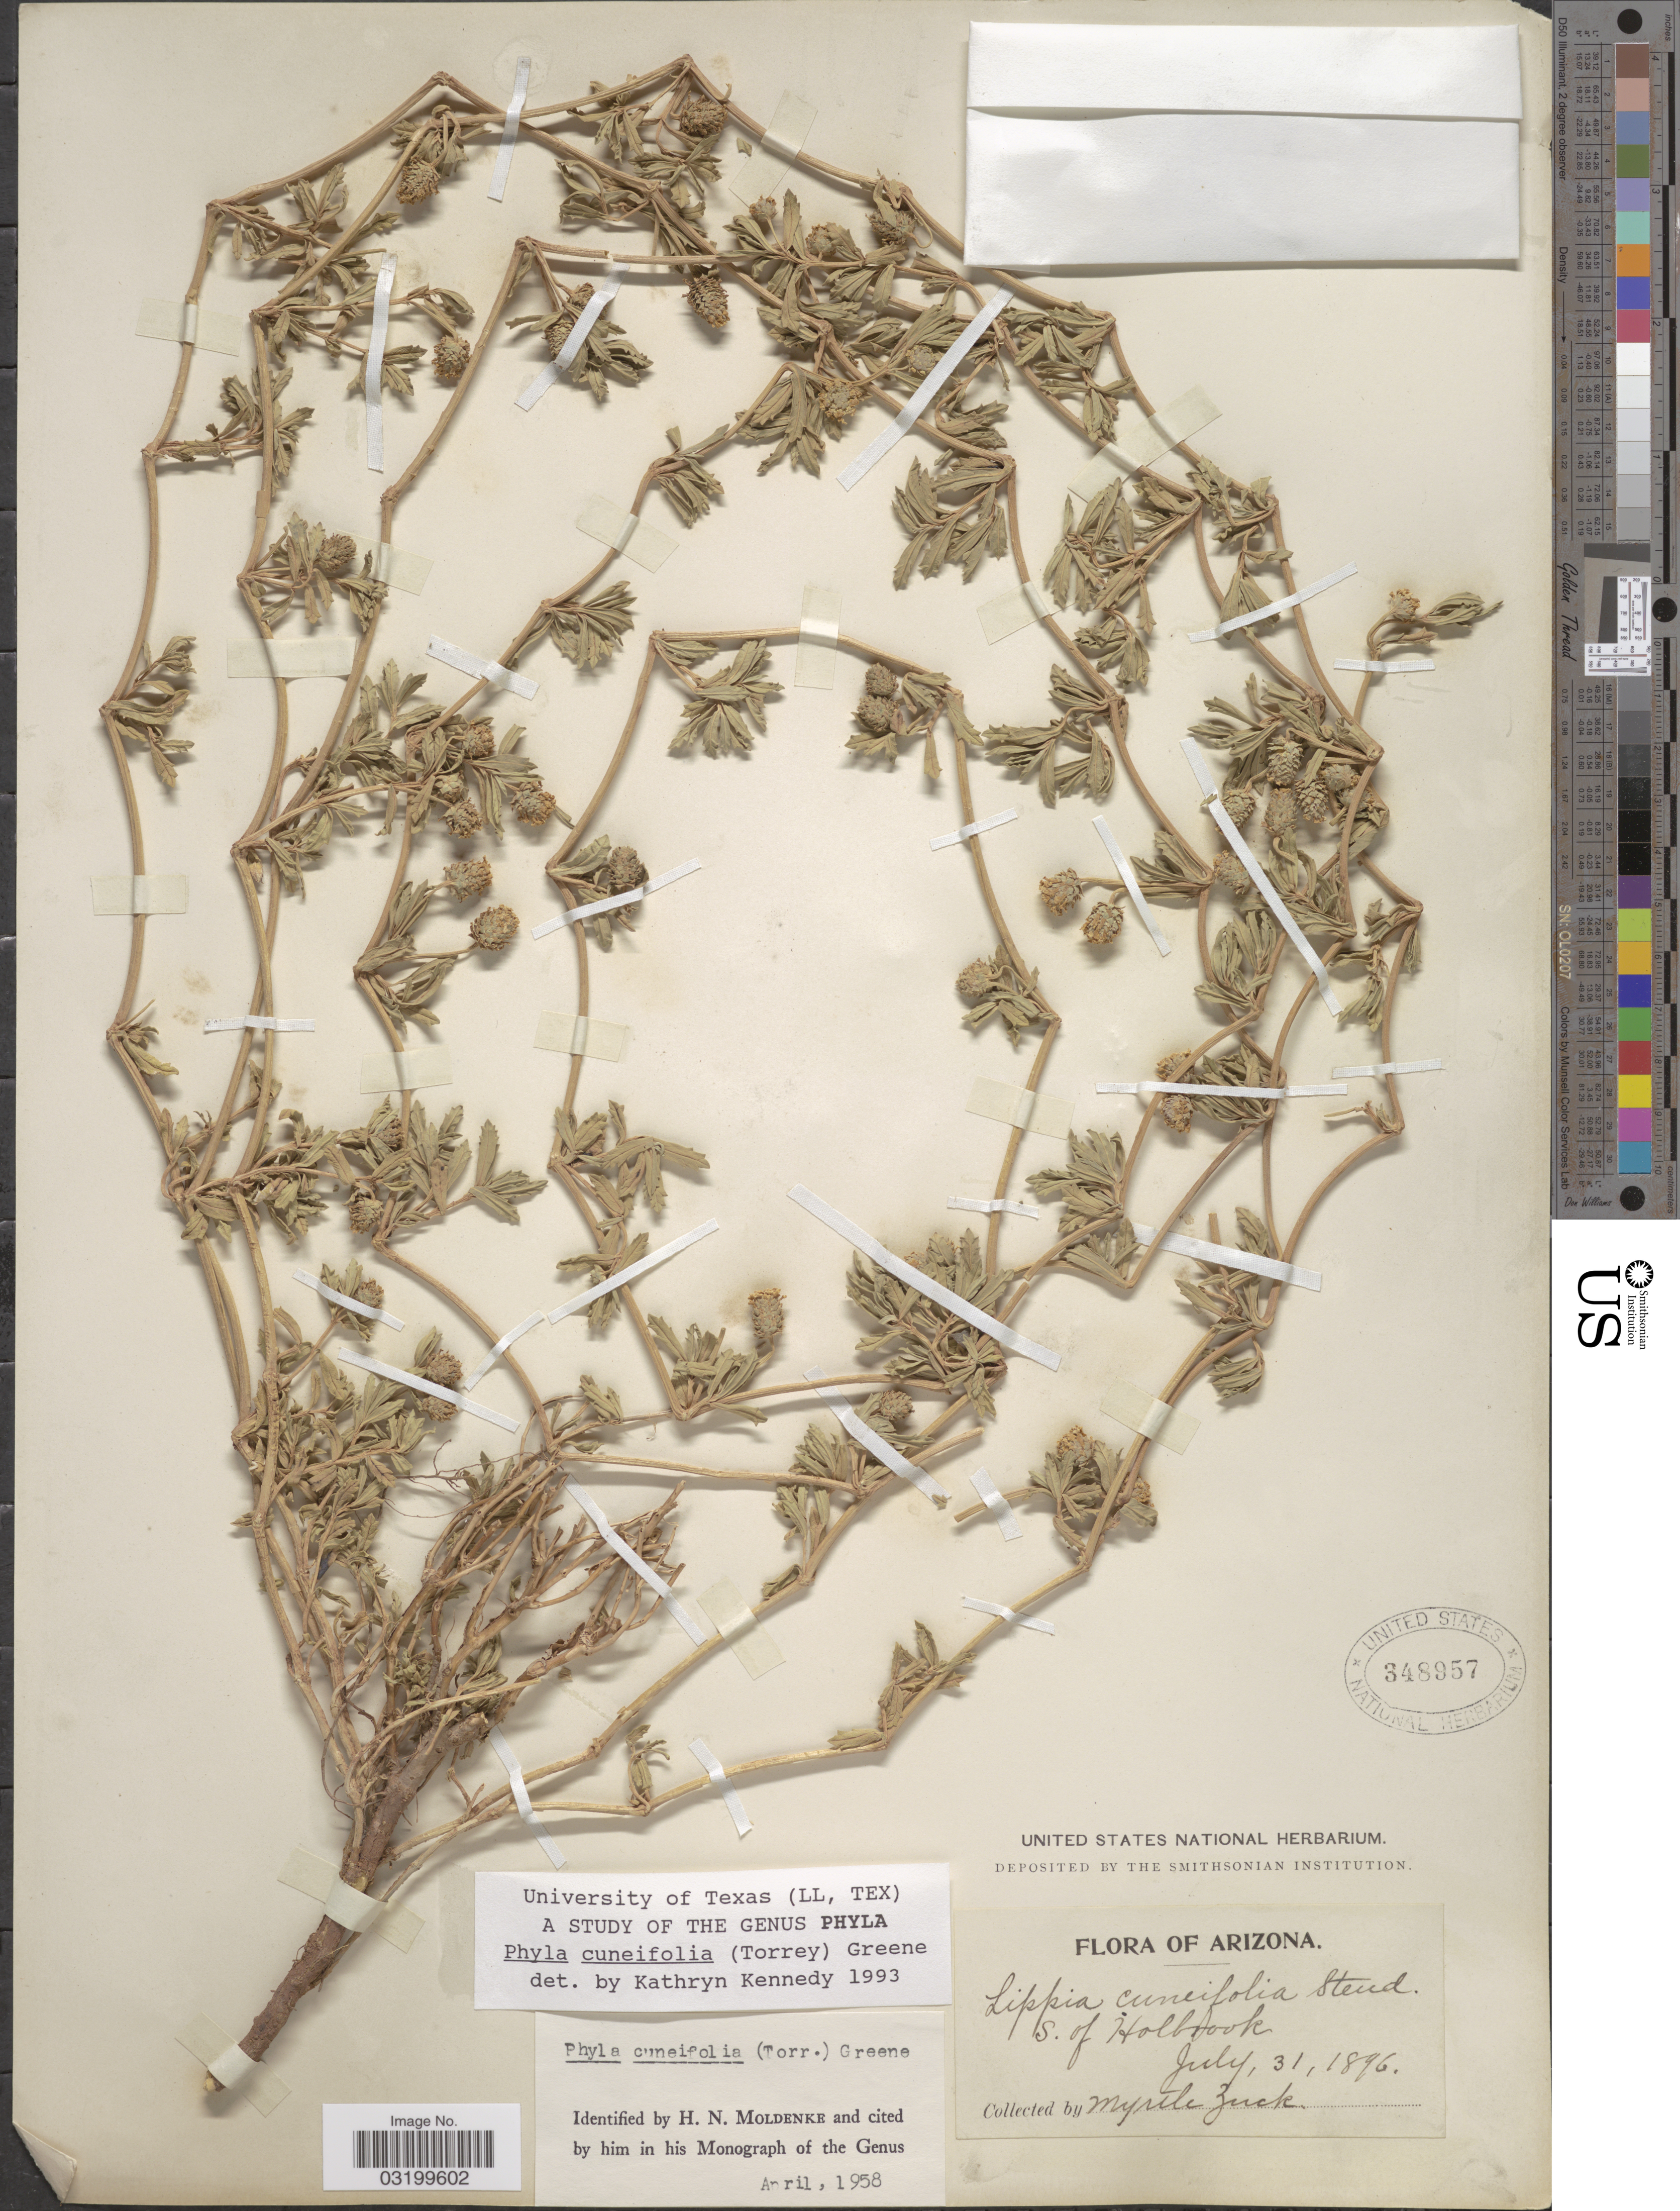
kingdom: Plantae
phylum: Tracheophyta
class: Magnoliopsida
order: Lamiales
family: Verbenaceae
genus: Phyla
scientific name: Phyla cuneifolia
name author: (Torr.) Greene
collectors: M. Zuck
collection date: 1896-07-31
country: United States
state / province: Arizona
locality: S. of Holbook.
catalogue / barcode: US 348957